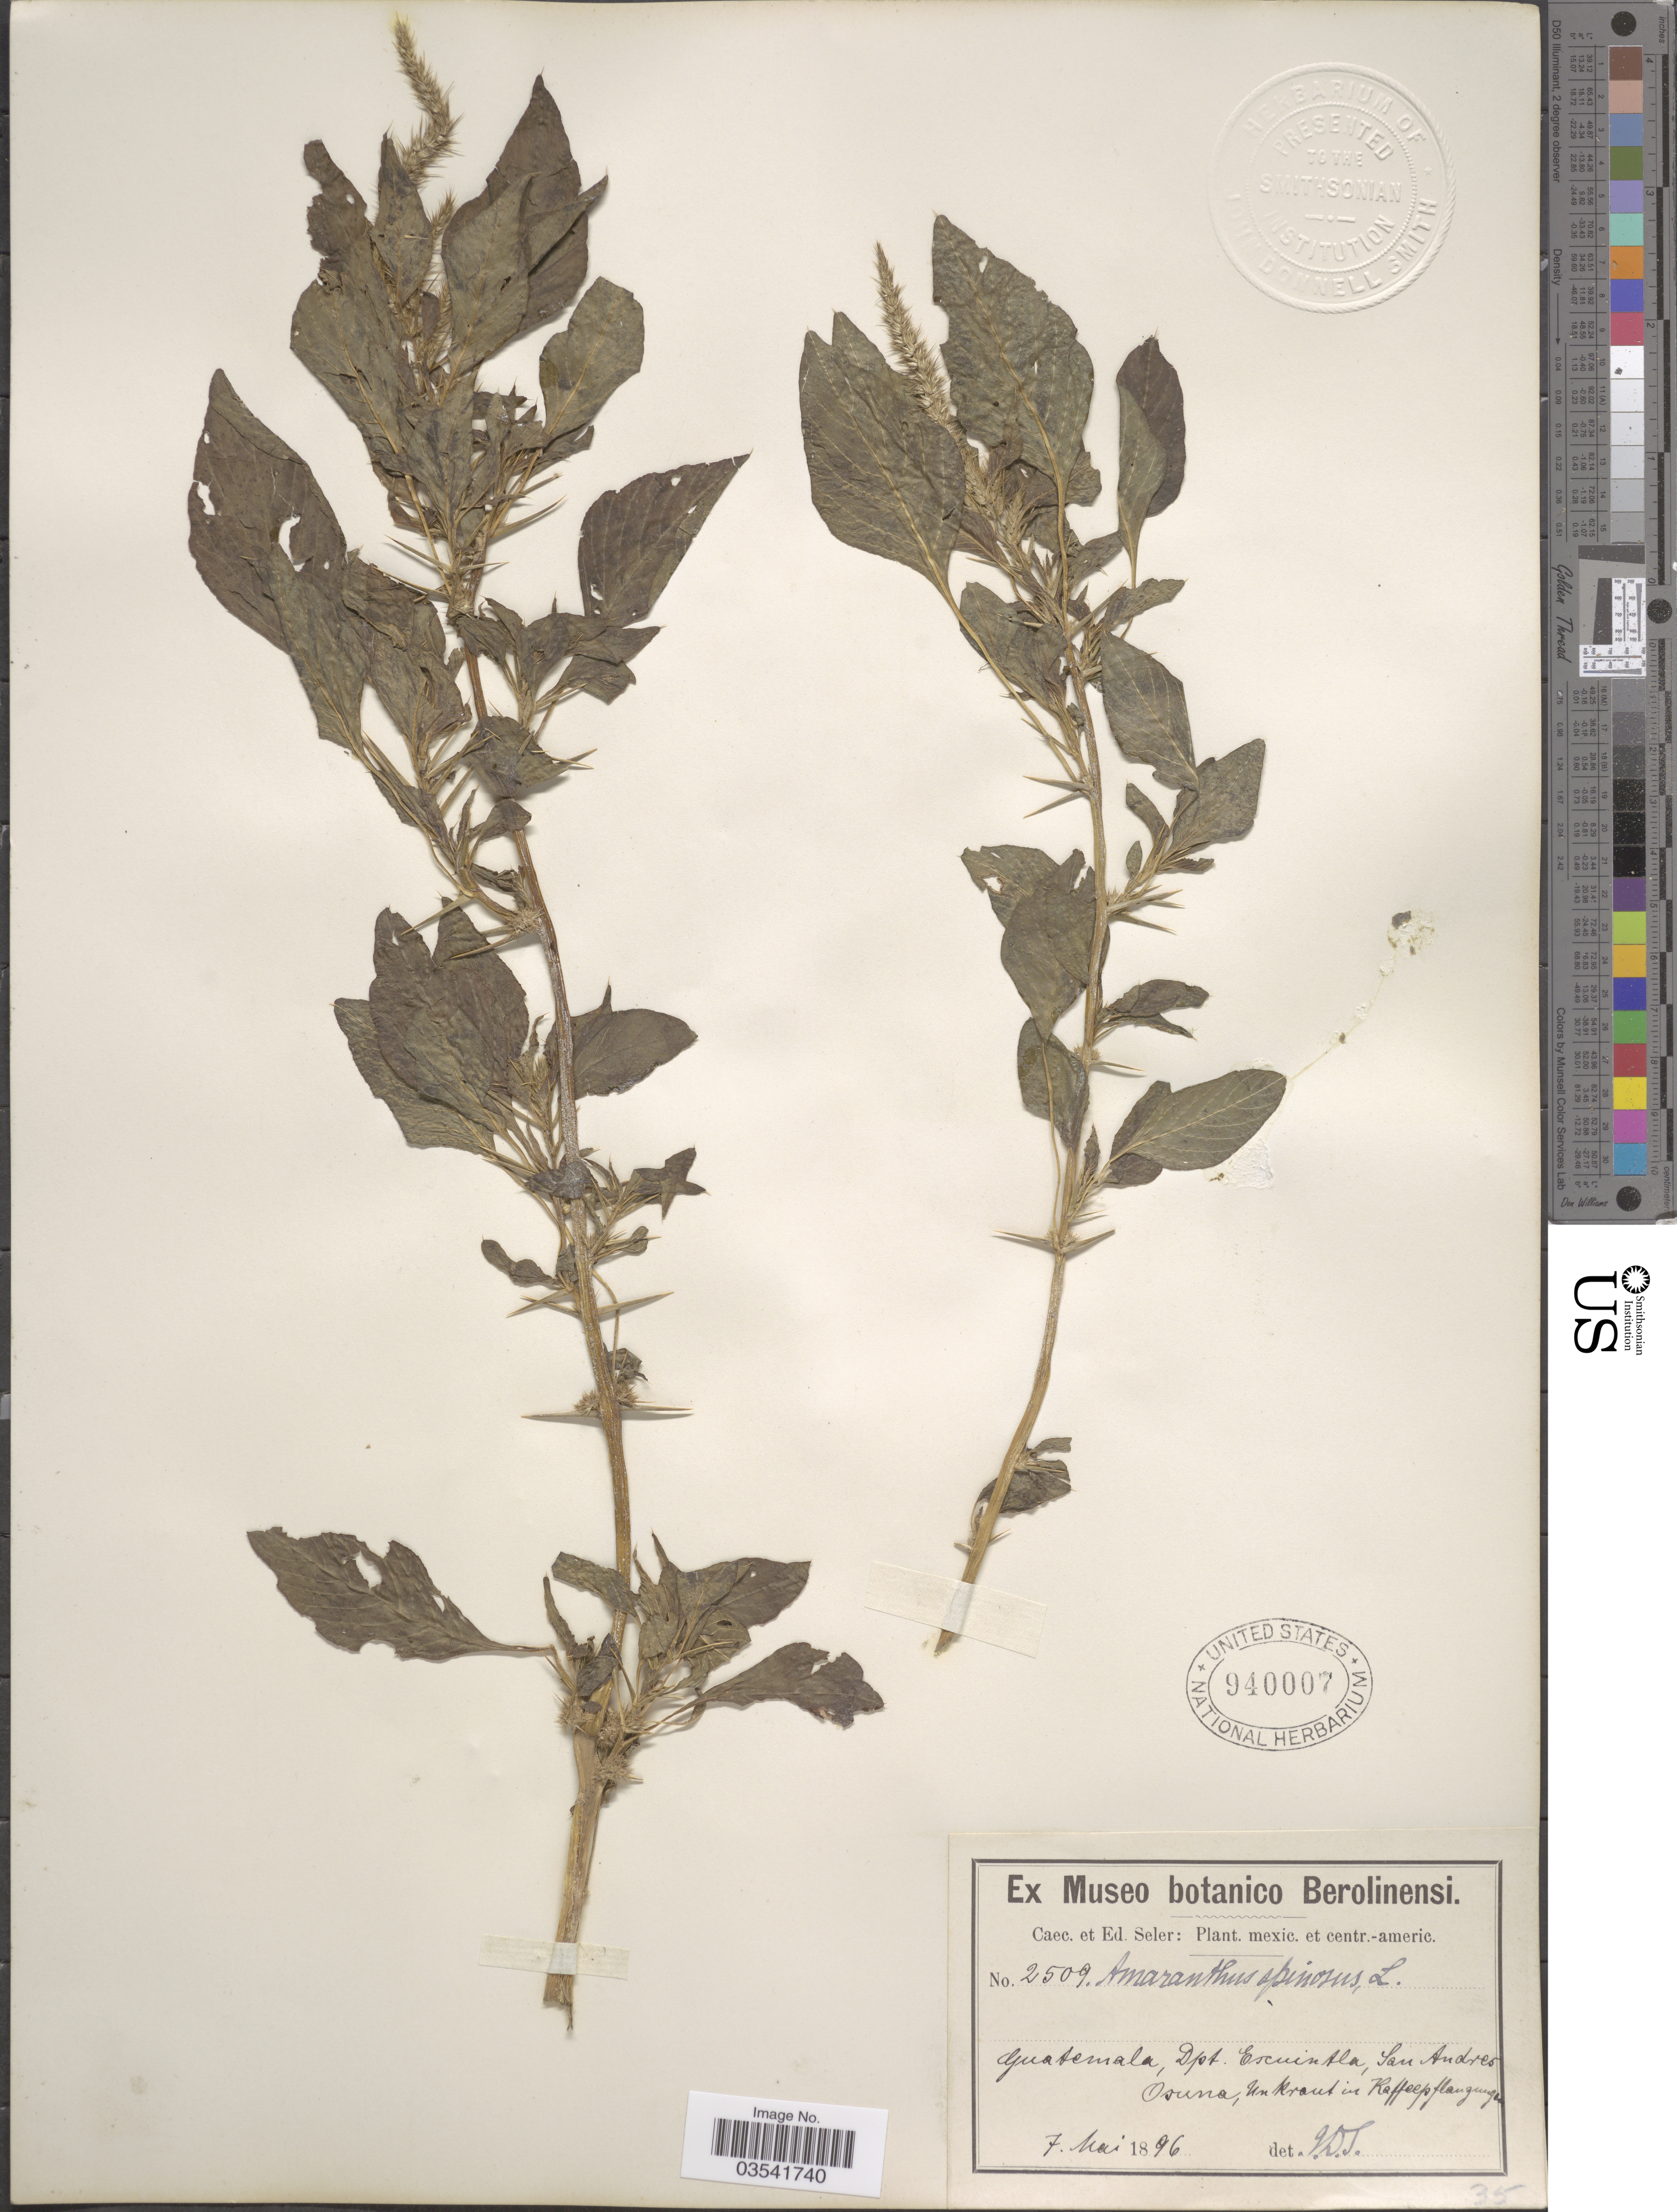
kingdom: Plantae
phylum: Tracheophyta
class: Magnoliopsida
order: Caryophyllales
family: Amaranthaceae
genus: Amaranthus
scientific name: Amaranthus spinosus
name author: L.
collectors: ex Caec. et Ed Seler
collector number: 2509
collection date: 1896-05-07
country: Guatemala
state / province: Escuintla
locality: Dpt. Escuintla, San Andres Osuna.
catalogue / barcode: US 940007